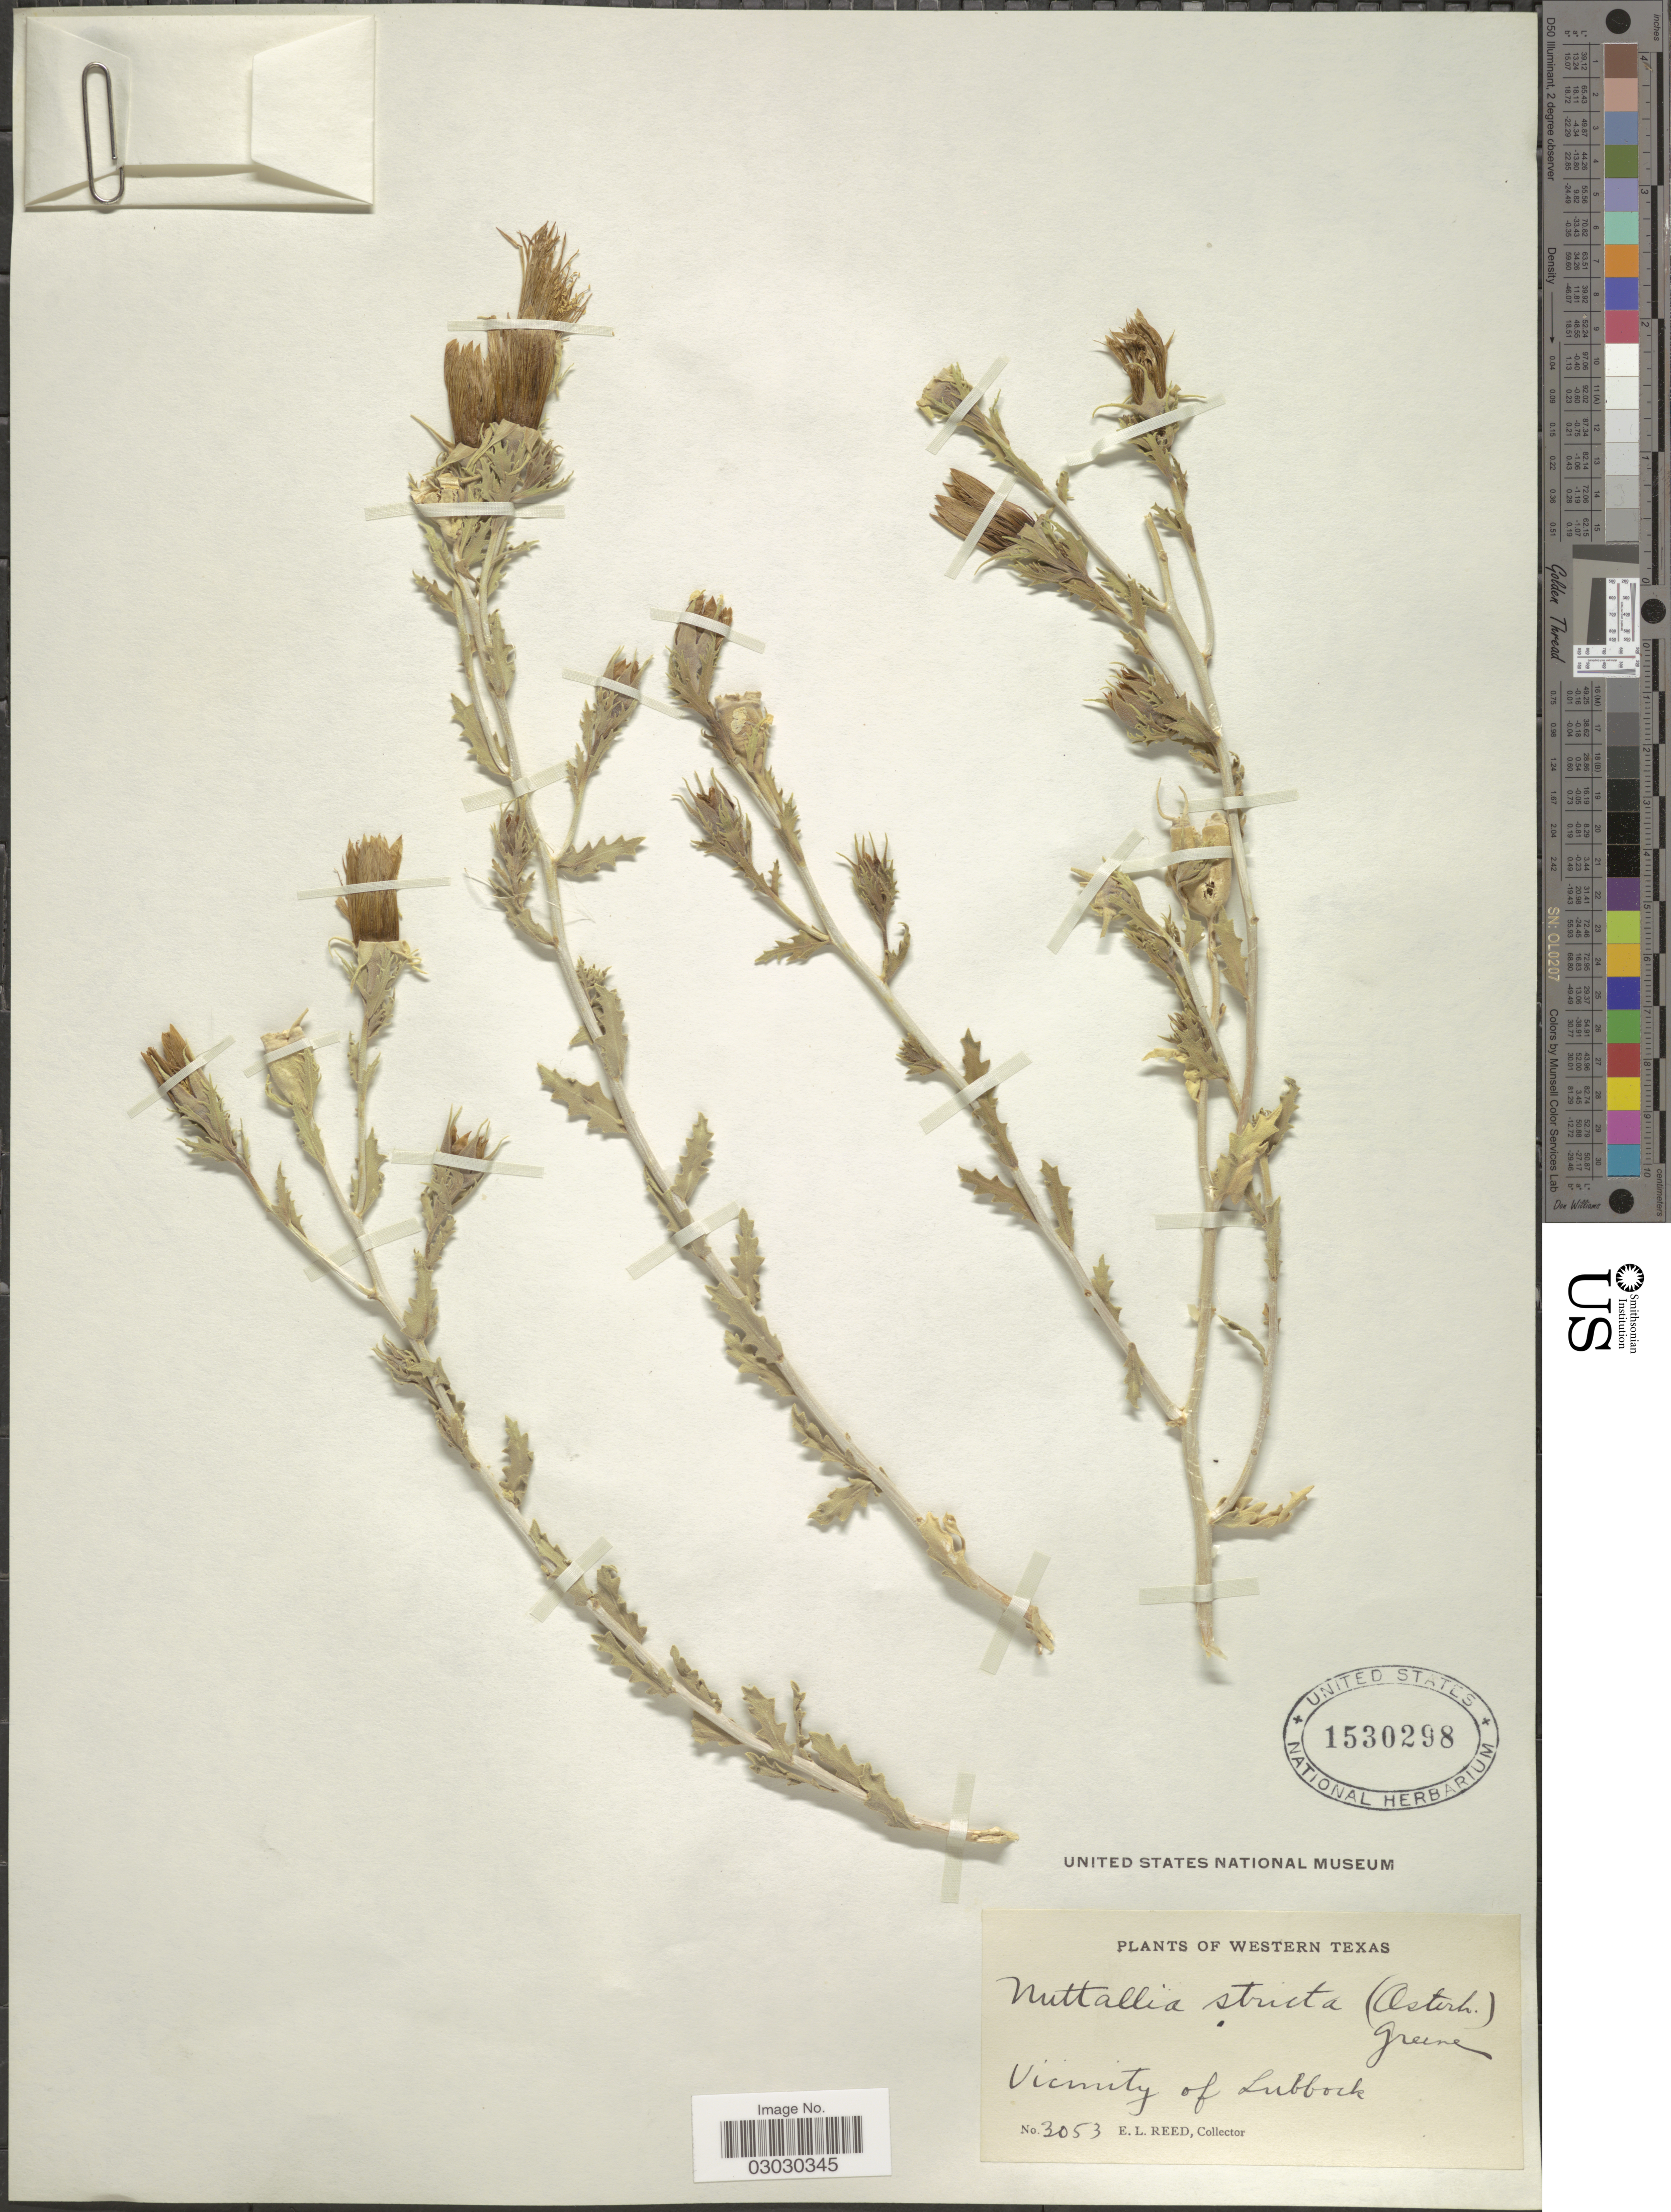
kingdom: Plantae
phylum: Tracheophyta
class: Magnoliopsida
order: Cornales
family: Loasaceae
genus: Mentzelia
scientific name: Mentzelia stricta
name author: (Osterh.) Stevens ex Jeffs & Little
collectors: E. Reed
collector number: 3053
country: United States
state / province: Texas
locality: Western Texas, Vicinity of Lubbock.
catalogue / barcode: US 1530298